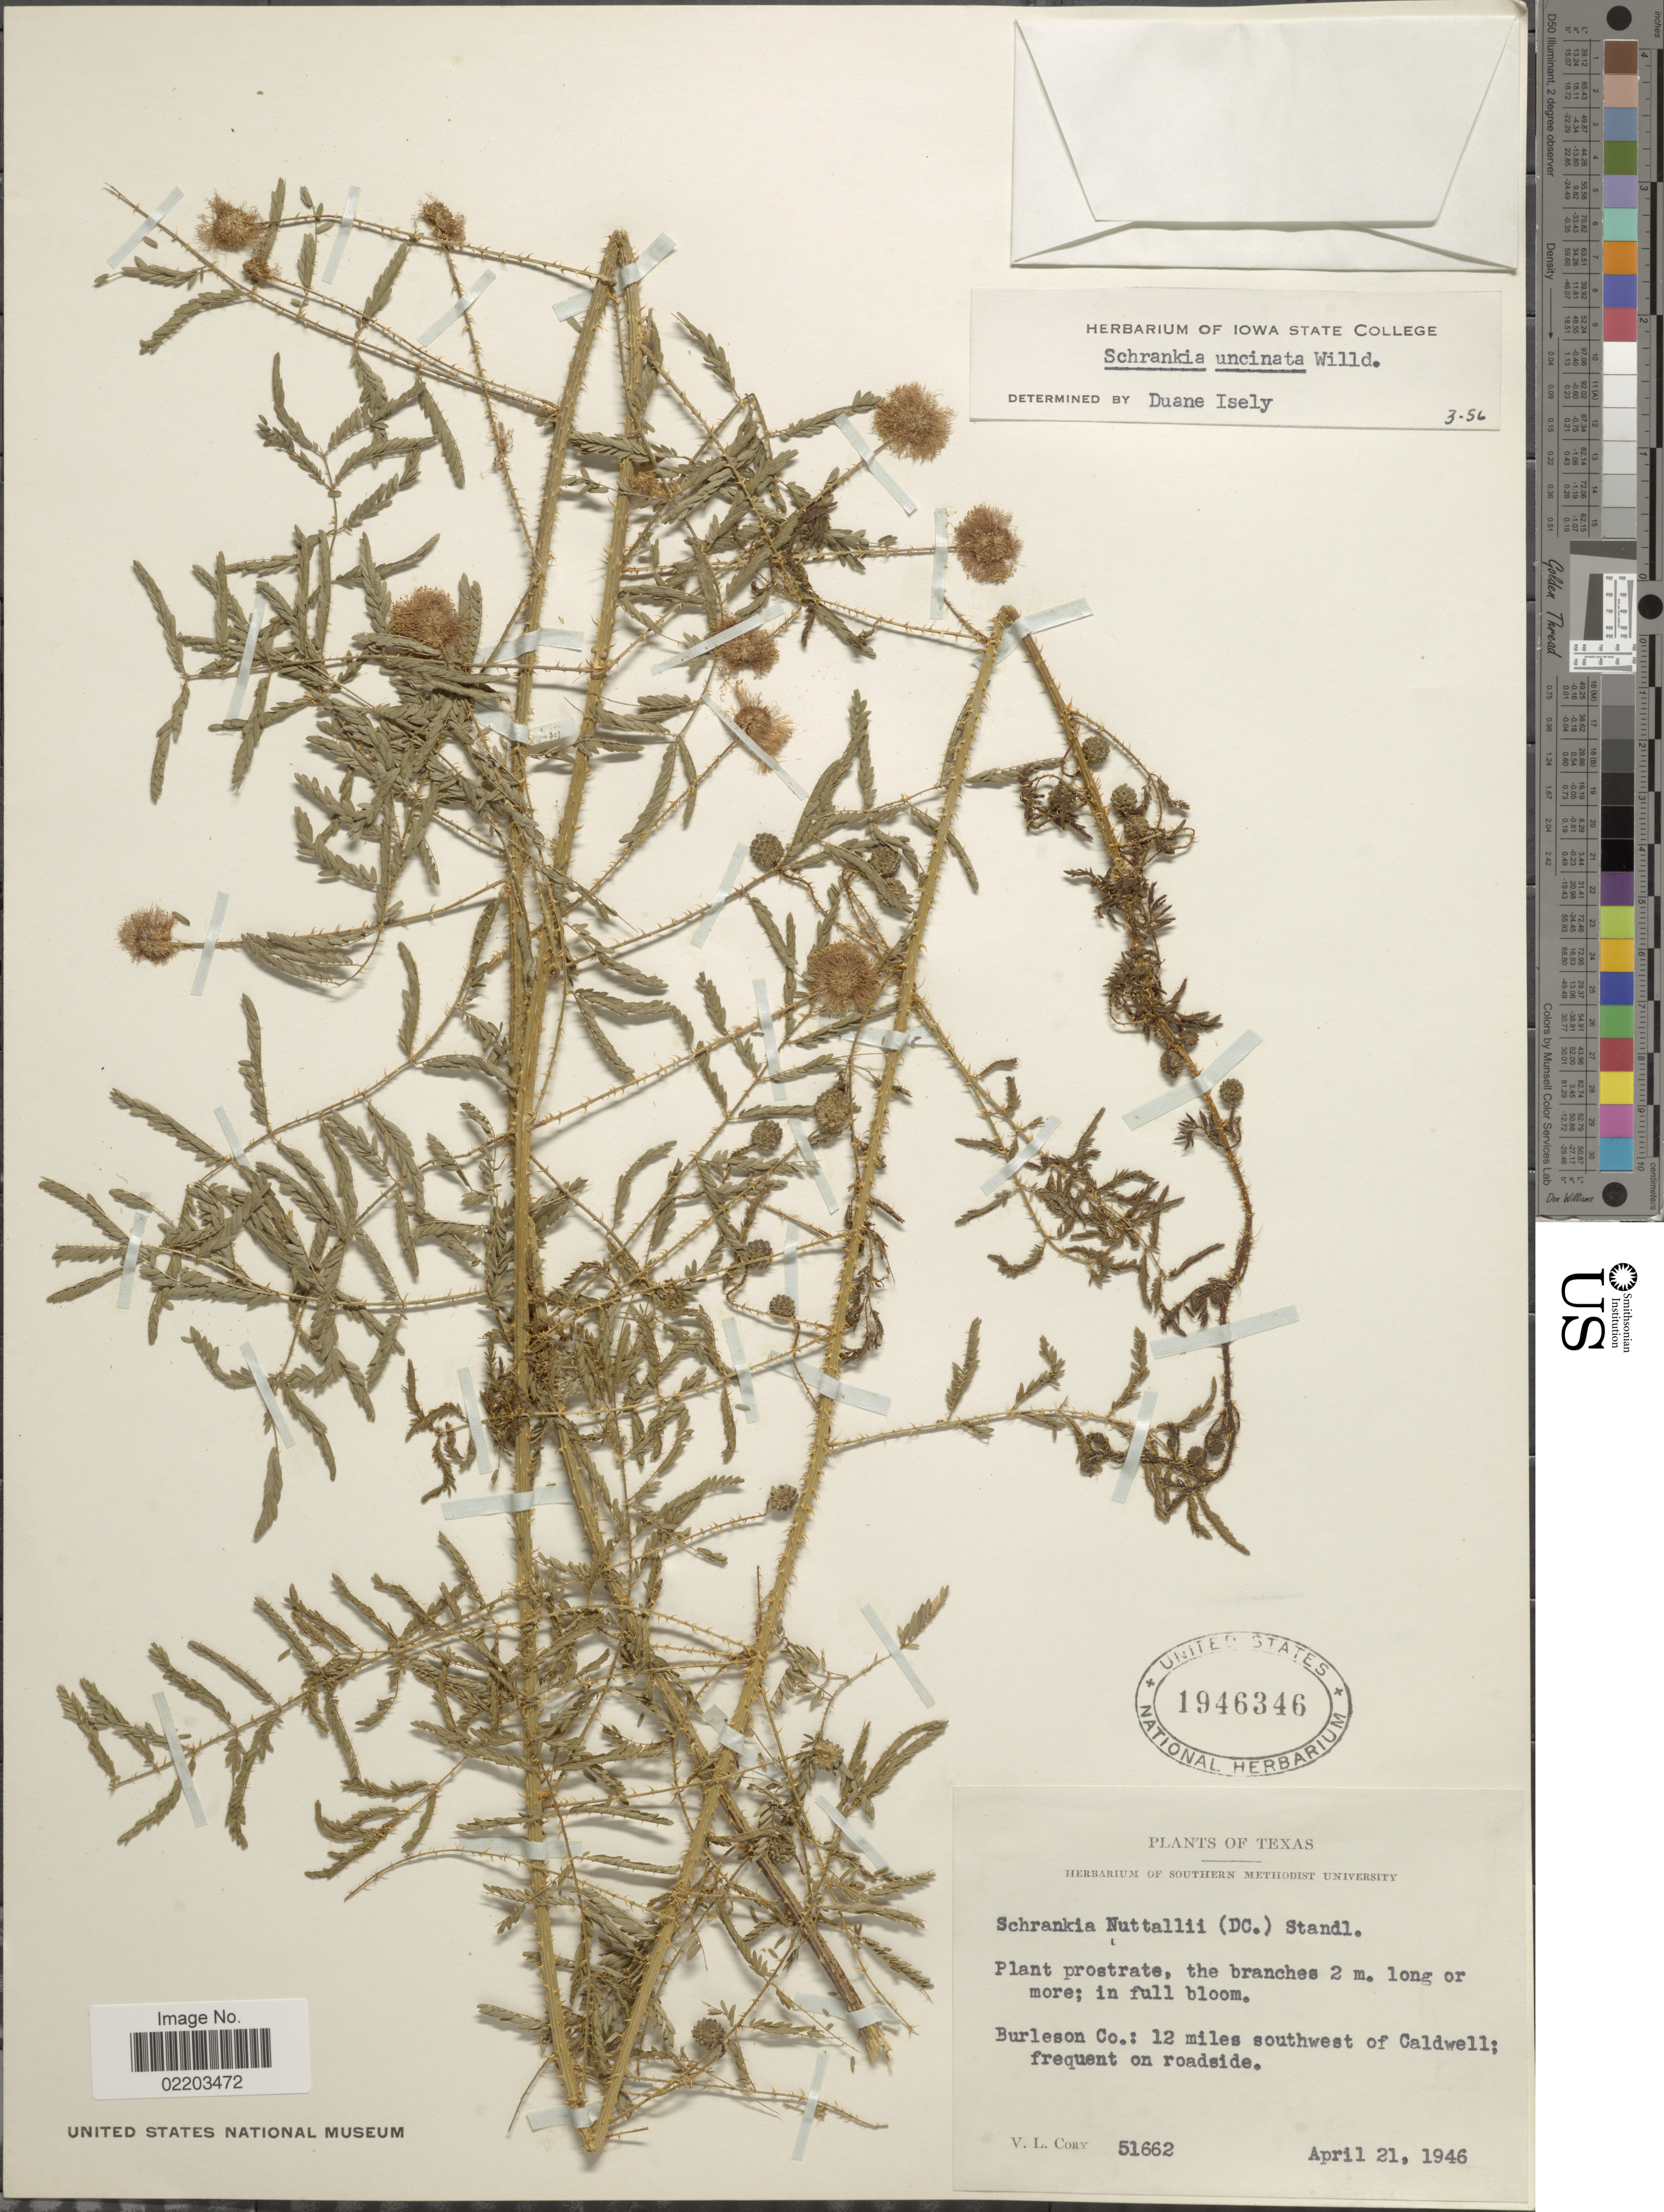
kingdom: Plantae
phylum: Tracheophyta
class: Magnoliopsida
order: Fabales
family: Fabaceae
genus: Mimosa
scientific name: Mimosa nuttallii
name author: (DC.) B.L. Turner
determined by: Strong, M. T., (US), Smithsonian Institution - National Museum of Natural History (UNITED STATES)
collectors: V. Cory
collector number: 51662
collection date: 1946-04-21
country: United States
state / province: Texas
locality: Burleson Co: 12 miles southwest of Caldwell; frequent on roadside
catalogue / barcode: US 1946346